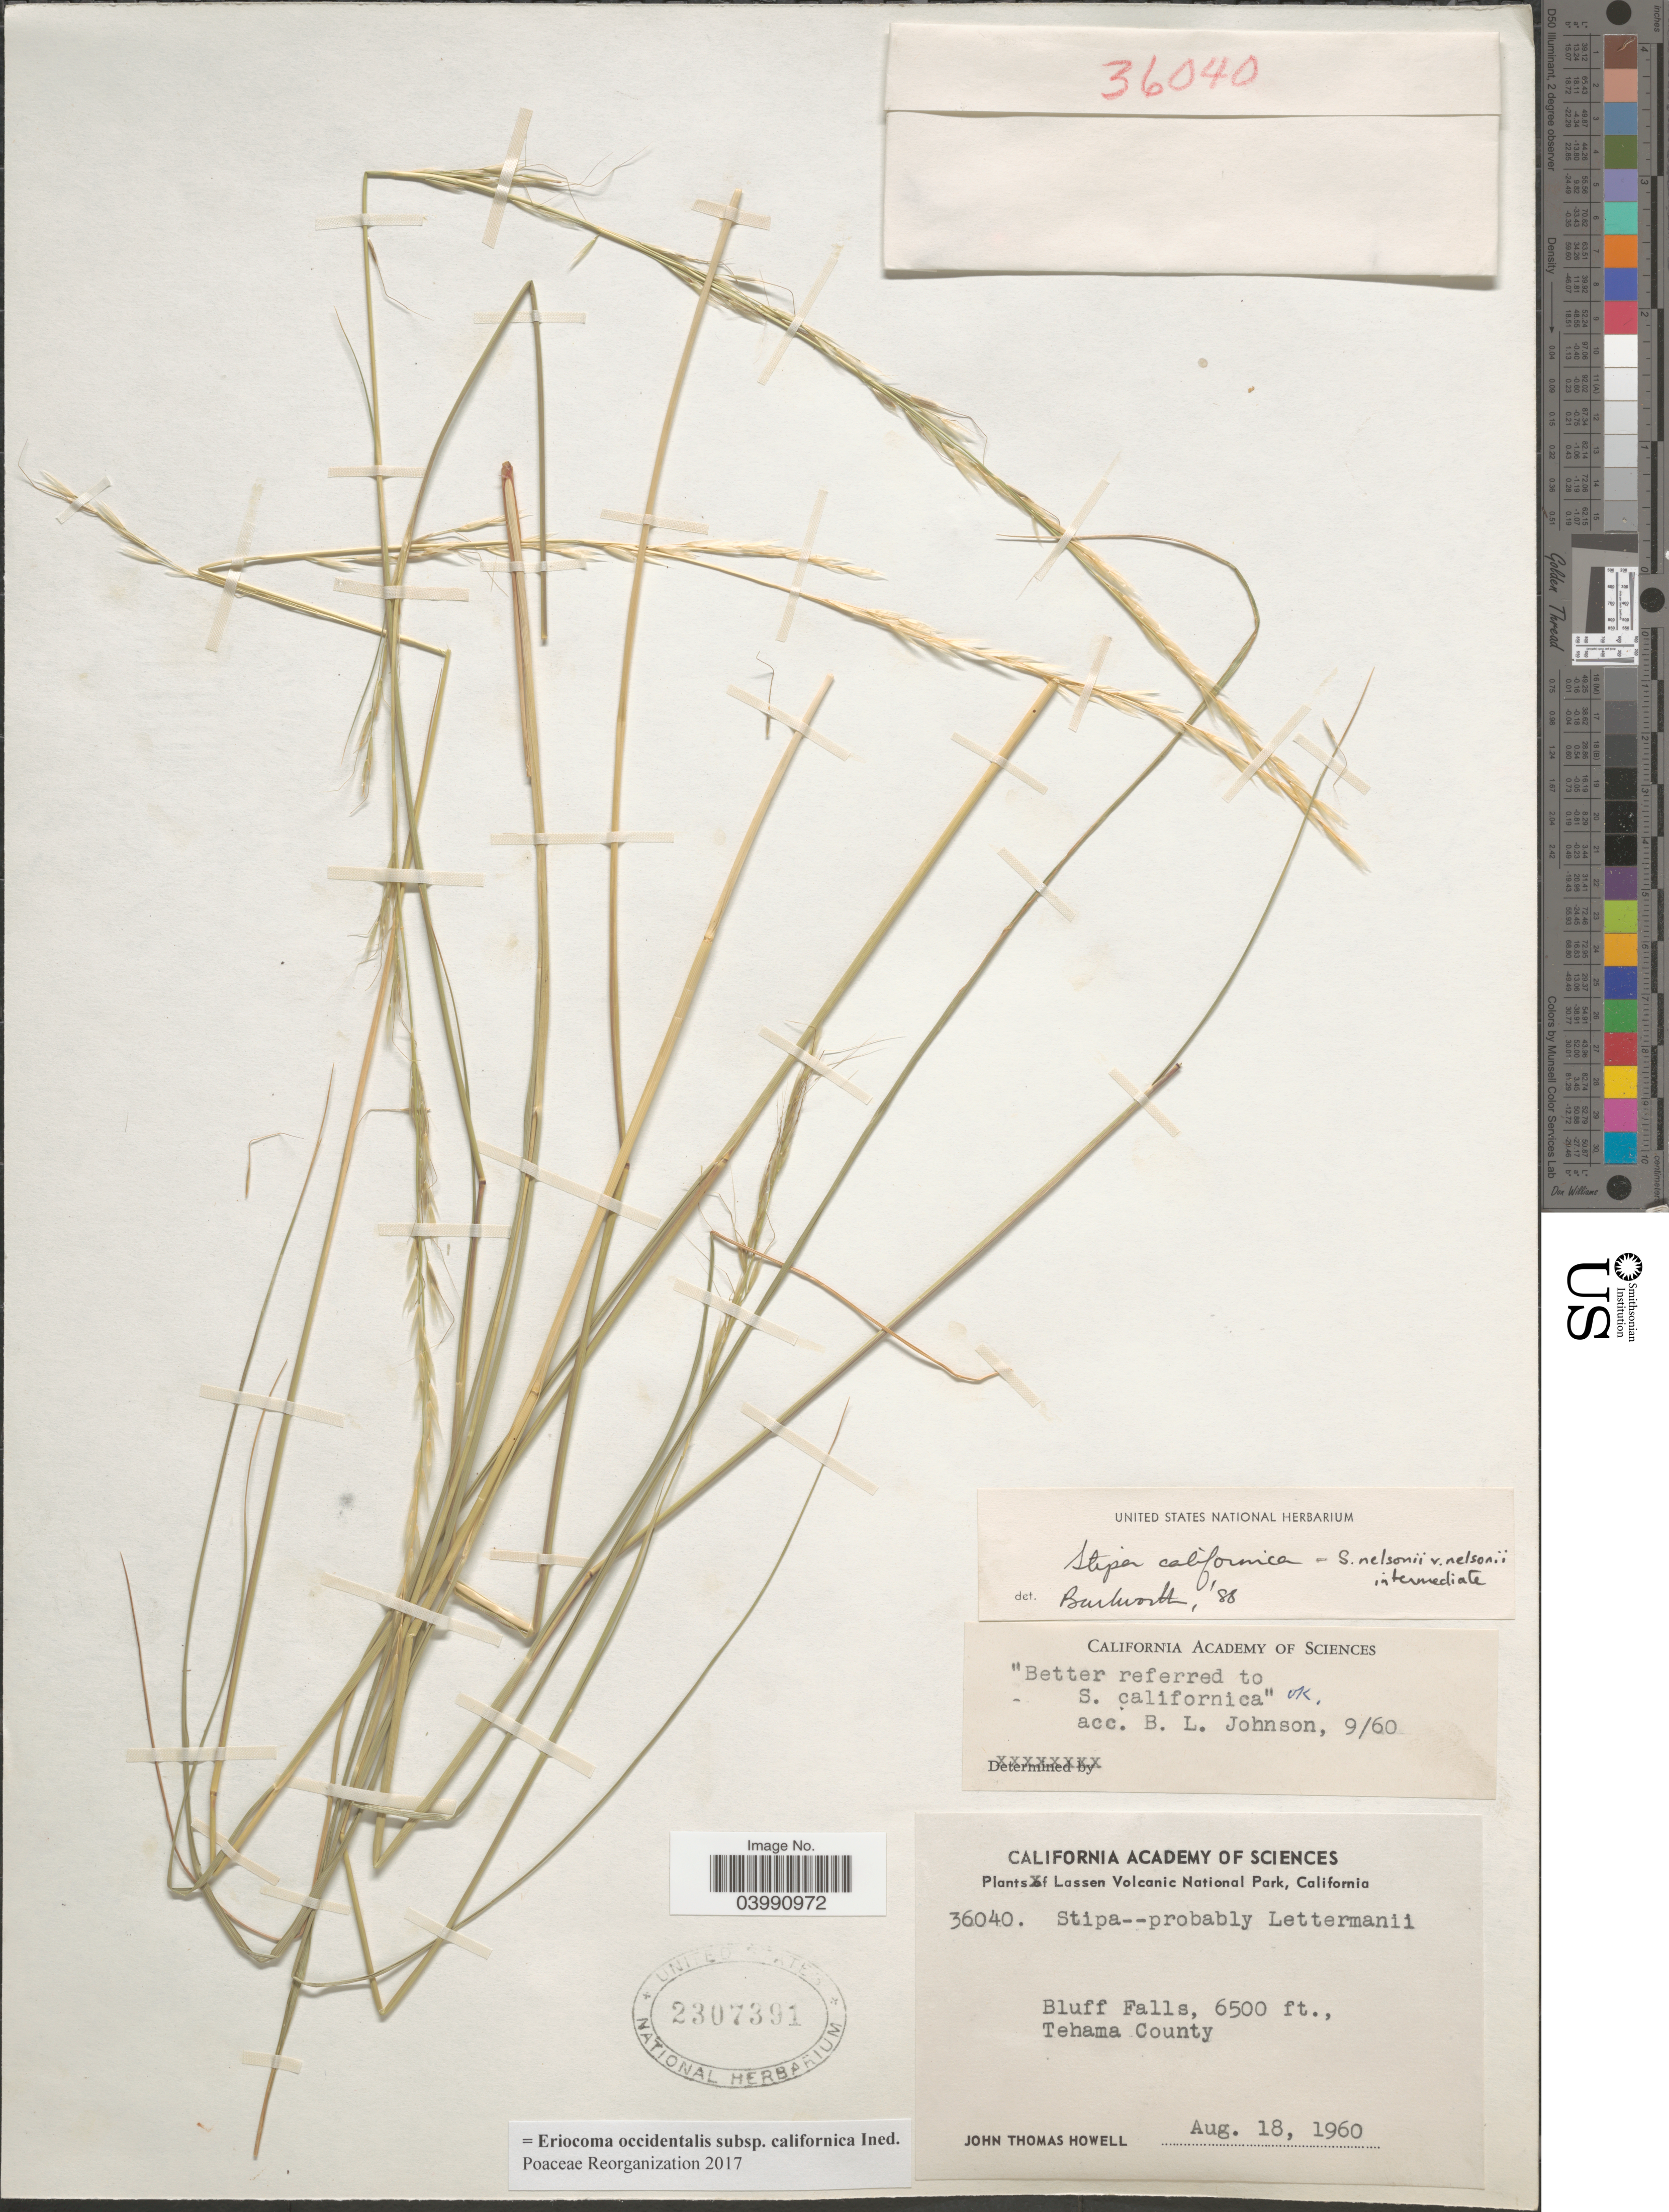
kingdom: Plantae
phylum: Tracheophyta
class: Liliopsida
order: Poales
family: Poaceae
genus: Eriocoma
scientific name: Eriocoma occidentalis subsp. californica ined.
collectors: J. T. Howell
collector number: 36040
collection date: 1960-08-18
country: United States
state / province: California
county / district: Tehama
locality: Lassen Volcanic National Park. Bluff Falls, Tehama County.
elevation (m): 1981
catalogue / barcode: US 2307391